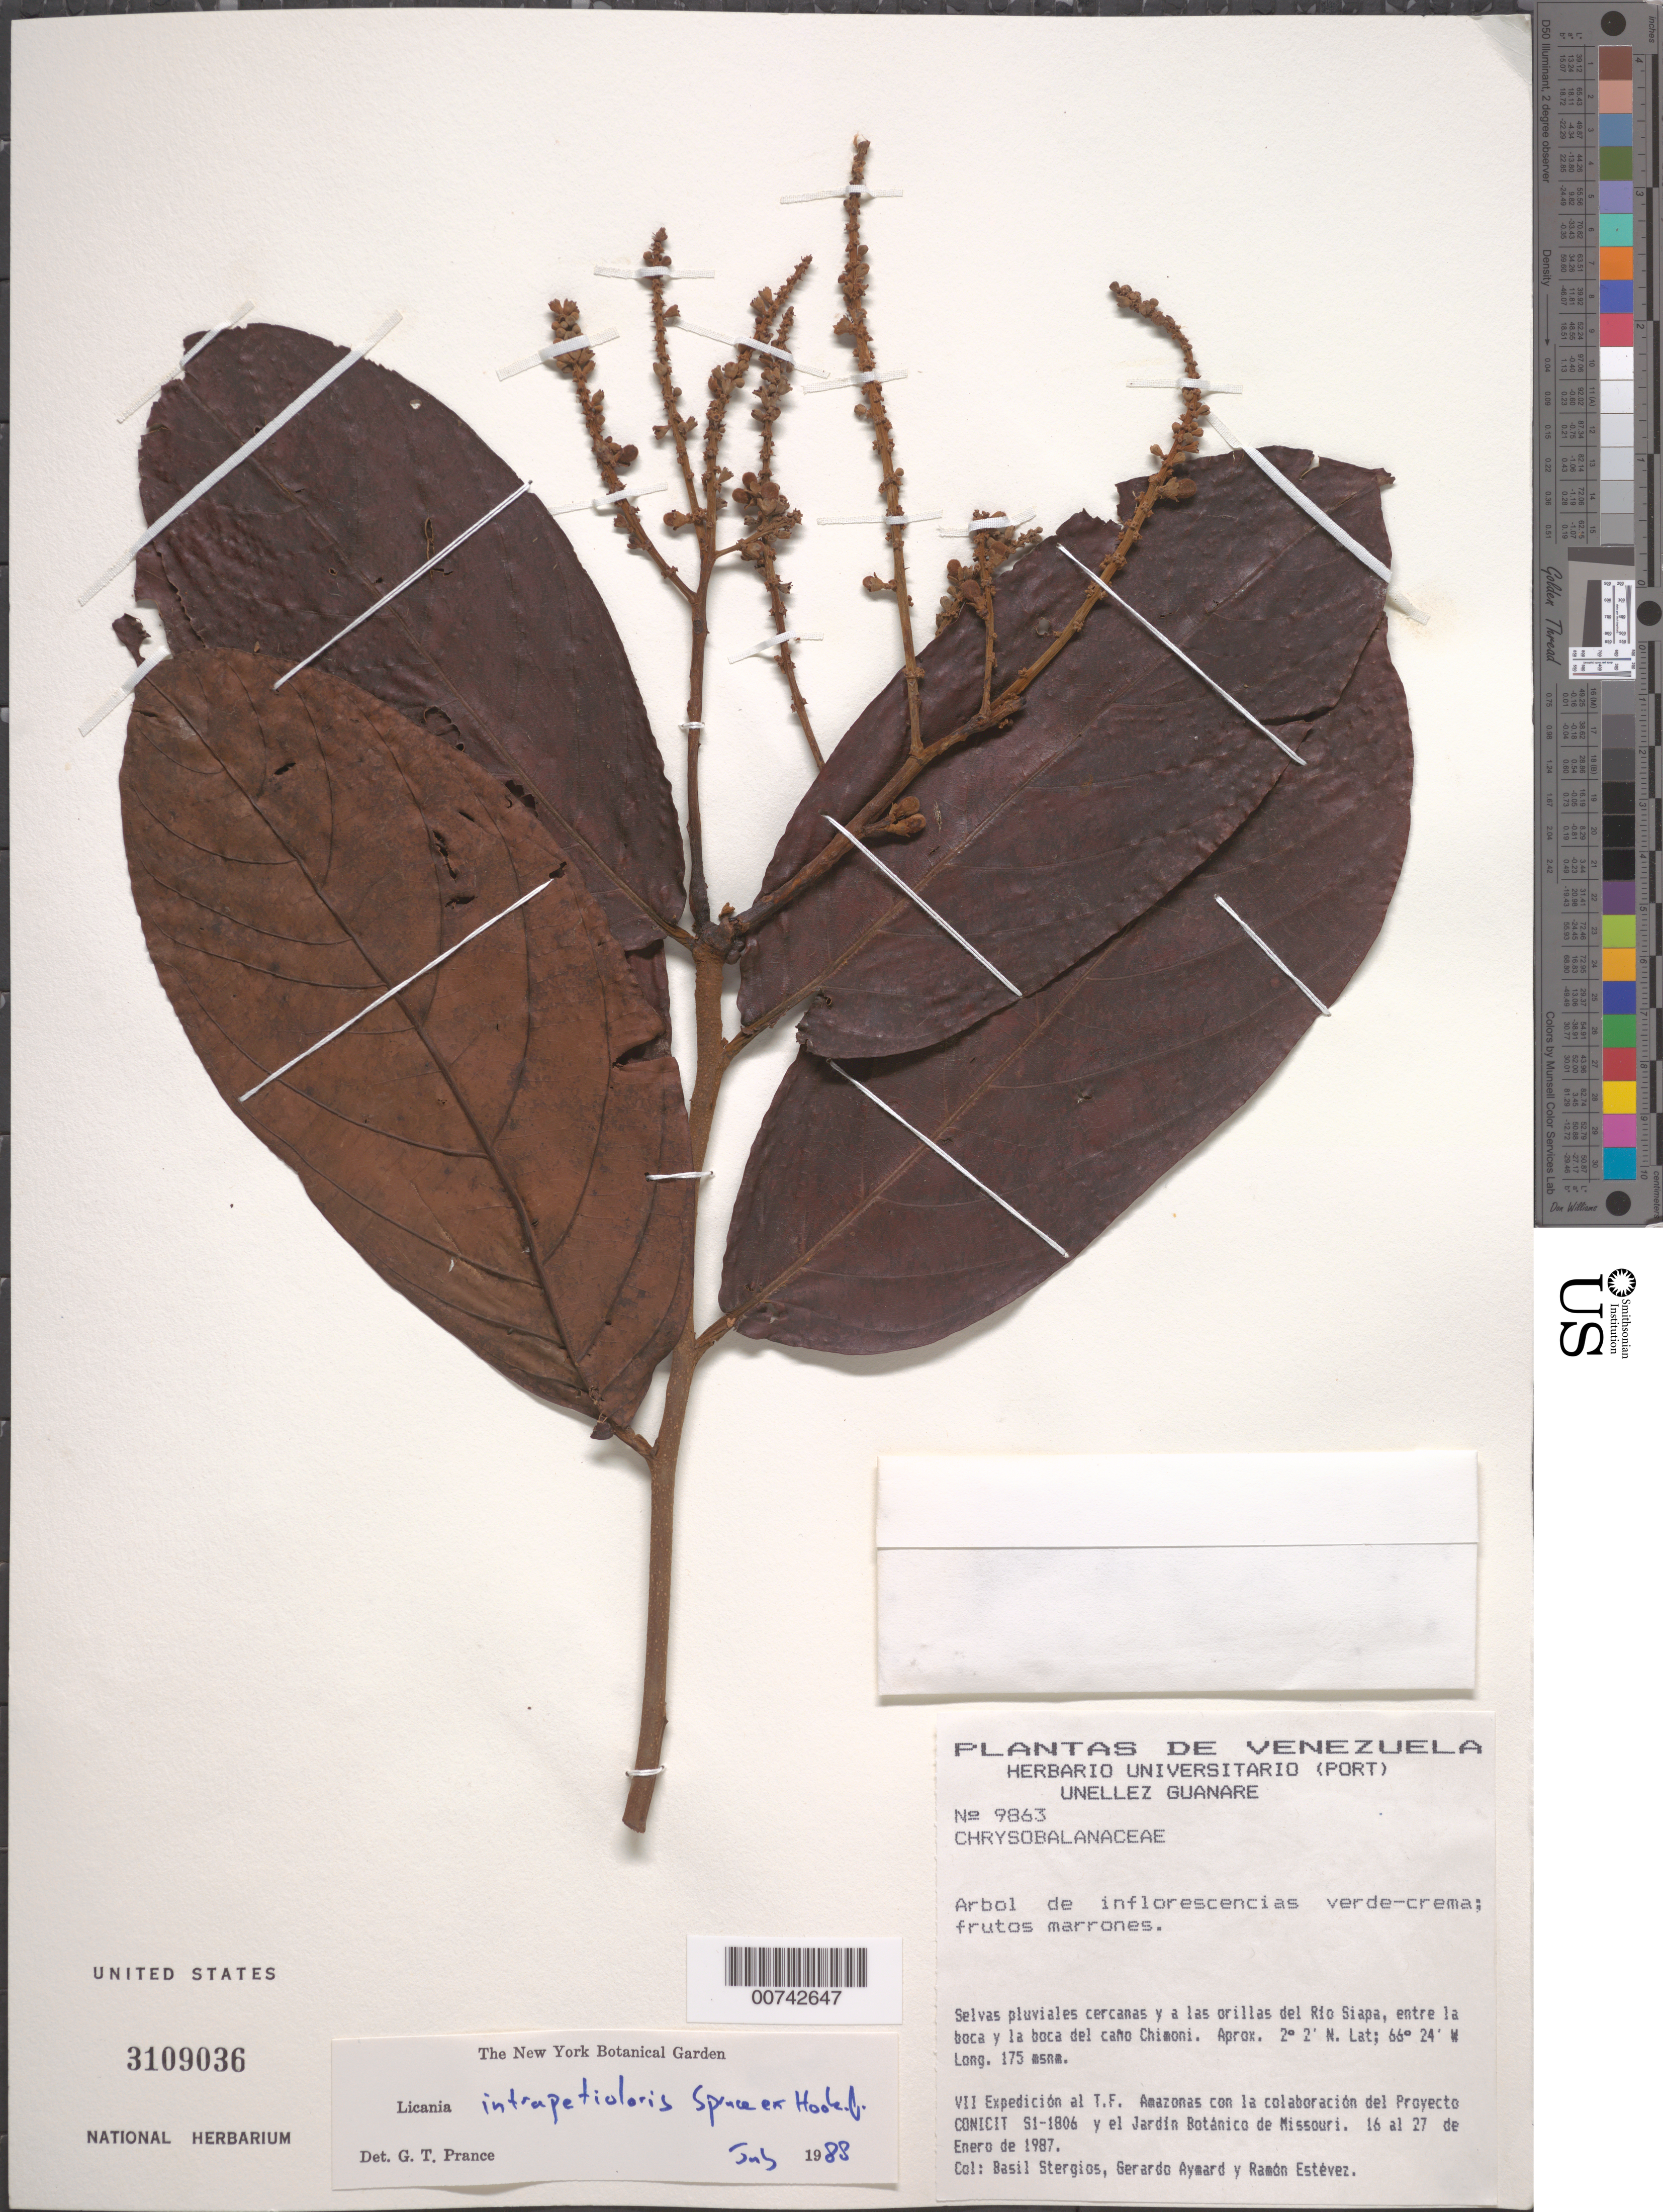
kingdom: Plantae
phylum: Tracheophyta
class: Magnoliopsida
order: Malpighiales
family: Chrysobalanaceae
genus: Hymenopus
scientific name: Hymenopus intrapetiolaris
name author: (Spreng. ex Hook. f.) Sothers & Prance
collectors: B. G. Stergios, G. A. Aymard & R. Estevez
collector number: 9863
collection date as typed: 16-Jan-87 to 27-Jan-87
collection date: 1987-01-16/1987-01-27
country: Venezuela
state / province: Amazonas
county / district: Río Negro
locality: Río Siapa, entre la boca y la boca del Caño Chimoni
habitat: Selvas pluviales cercanas y las orillas del río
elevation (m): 175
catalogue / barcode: US 3109036